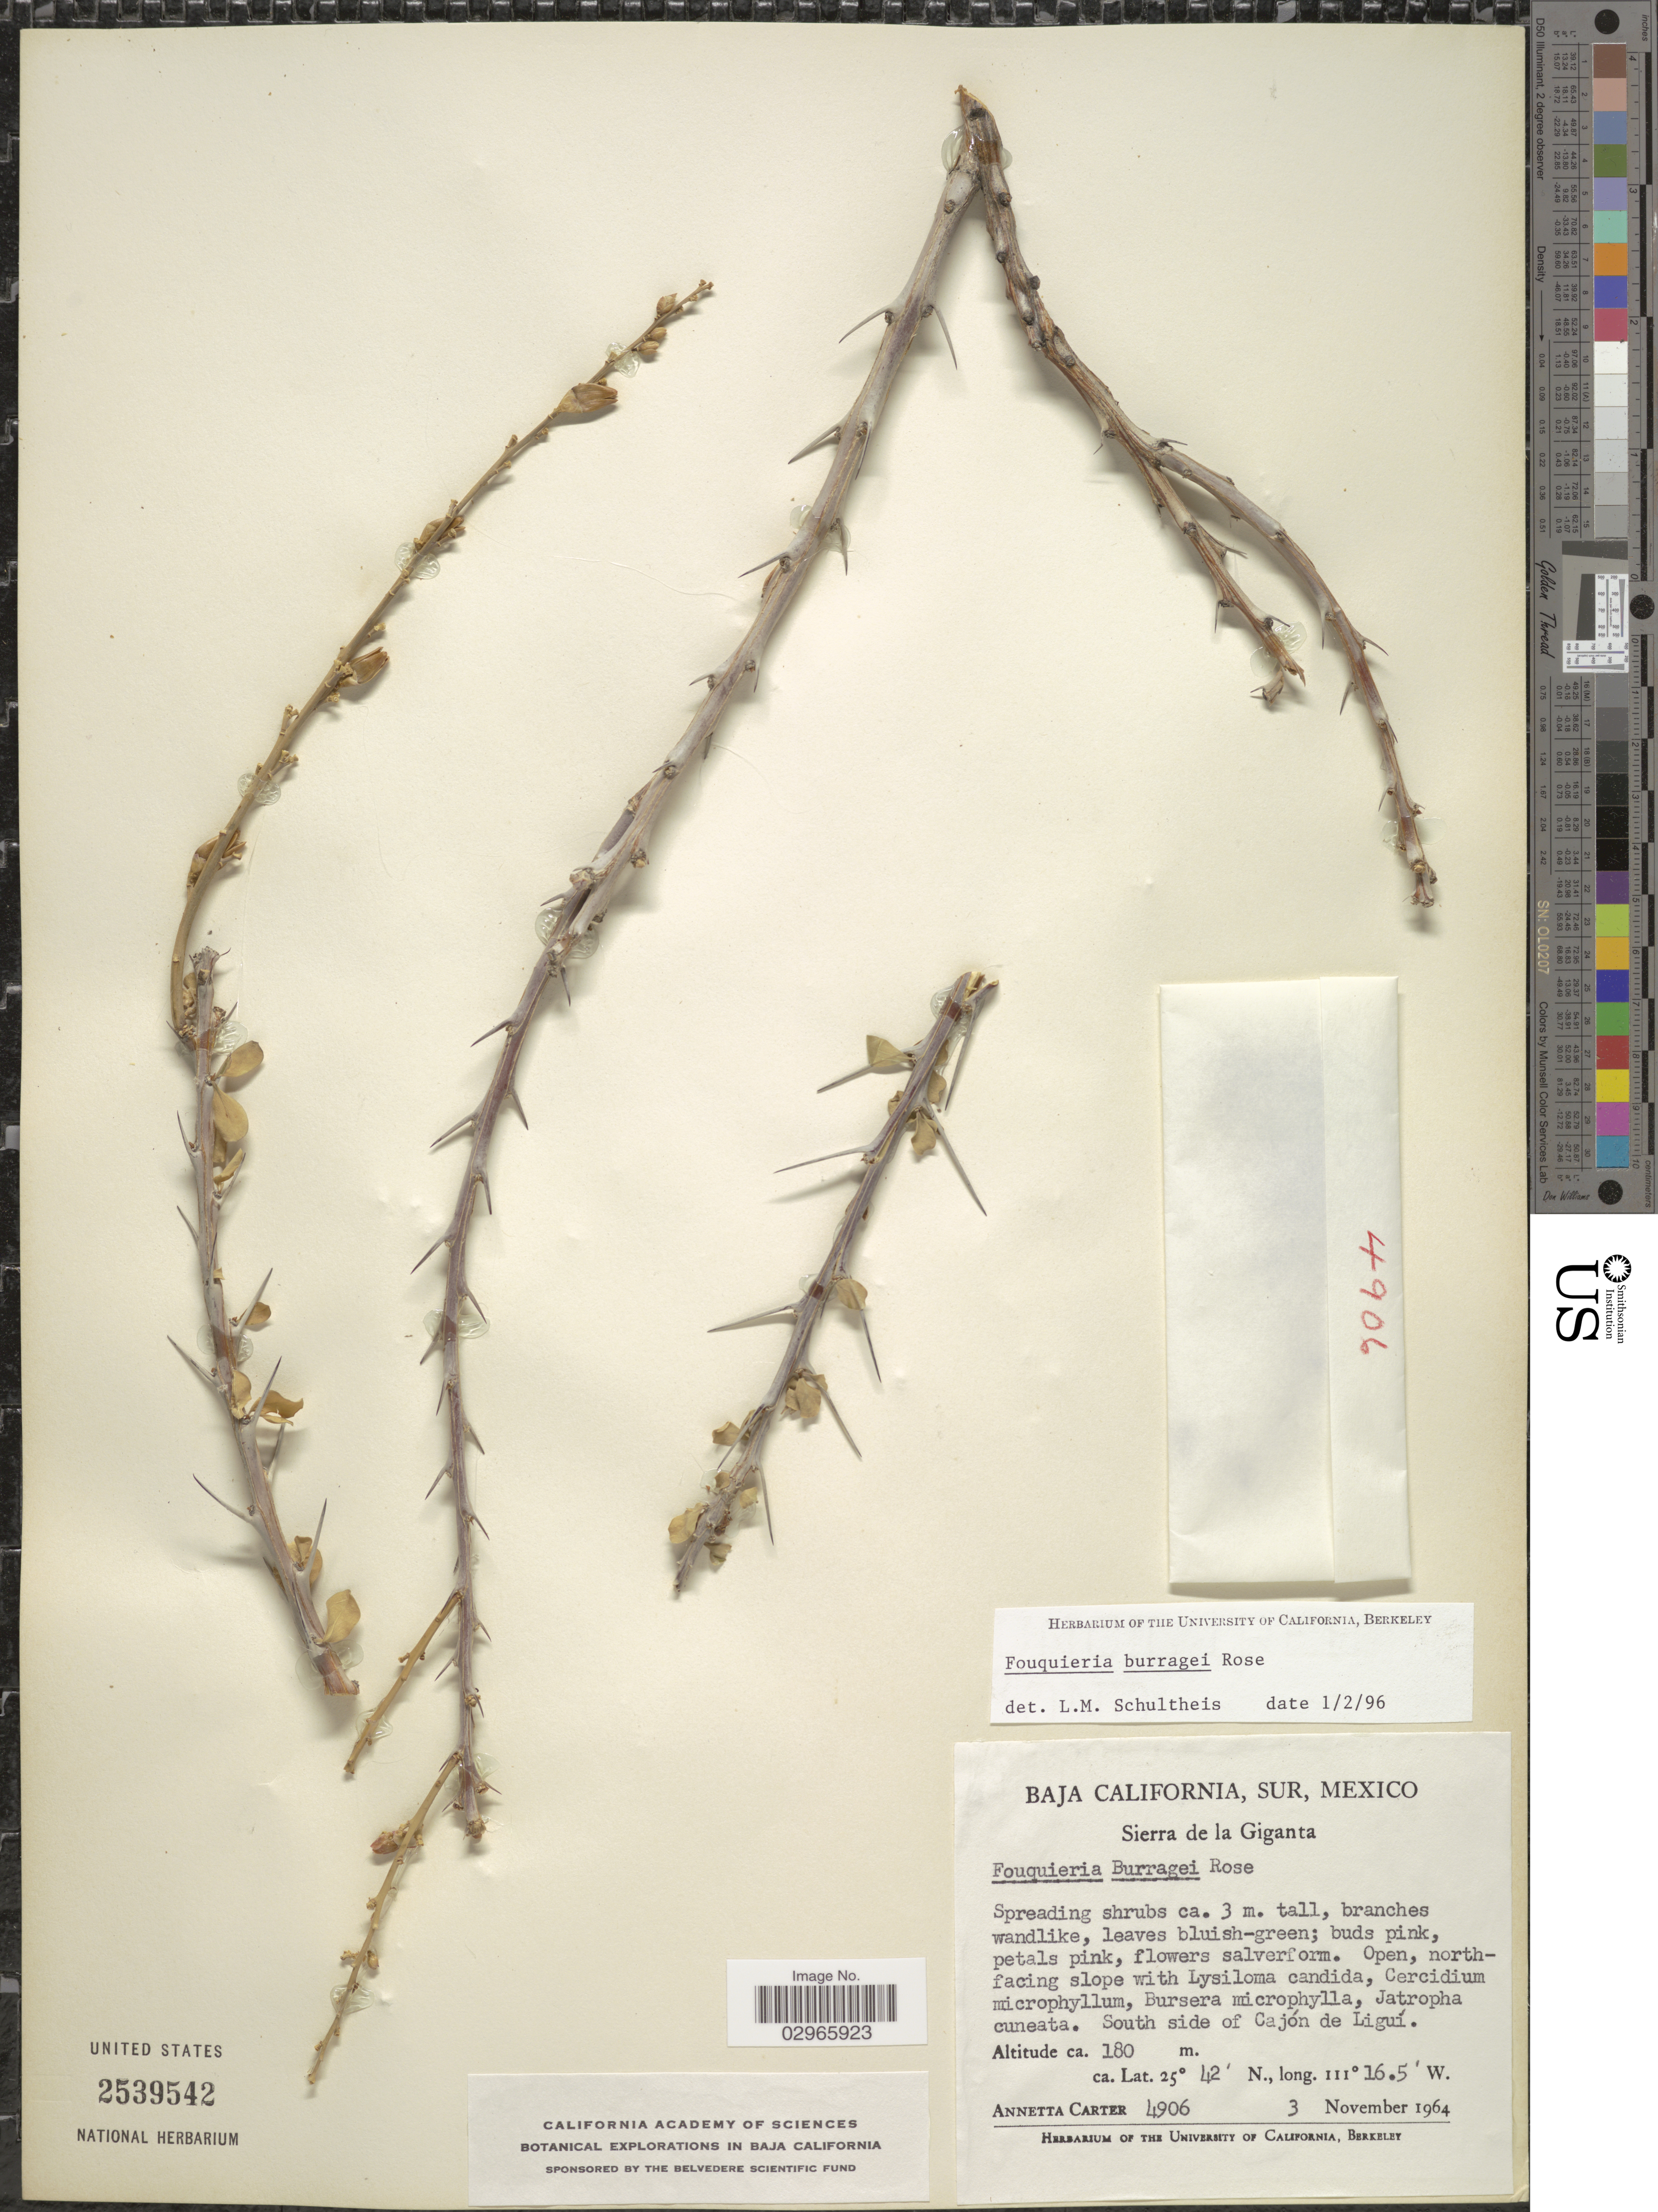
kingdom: Plantae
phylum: Tracheophyta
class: Magnoliopsida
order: Ericales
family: Fouquieriaceae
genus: Fouquieria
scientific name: Fouquieria burragei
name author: Rose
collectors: A. Carter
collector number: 4906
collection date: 1964-11-03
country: Mexico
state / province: Baja California Sur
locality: Sierra de la Giganta. South side of Cajón de Liguí.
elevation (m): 180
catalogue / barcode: US 2539542